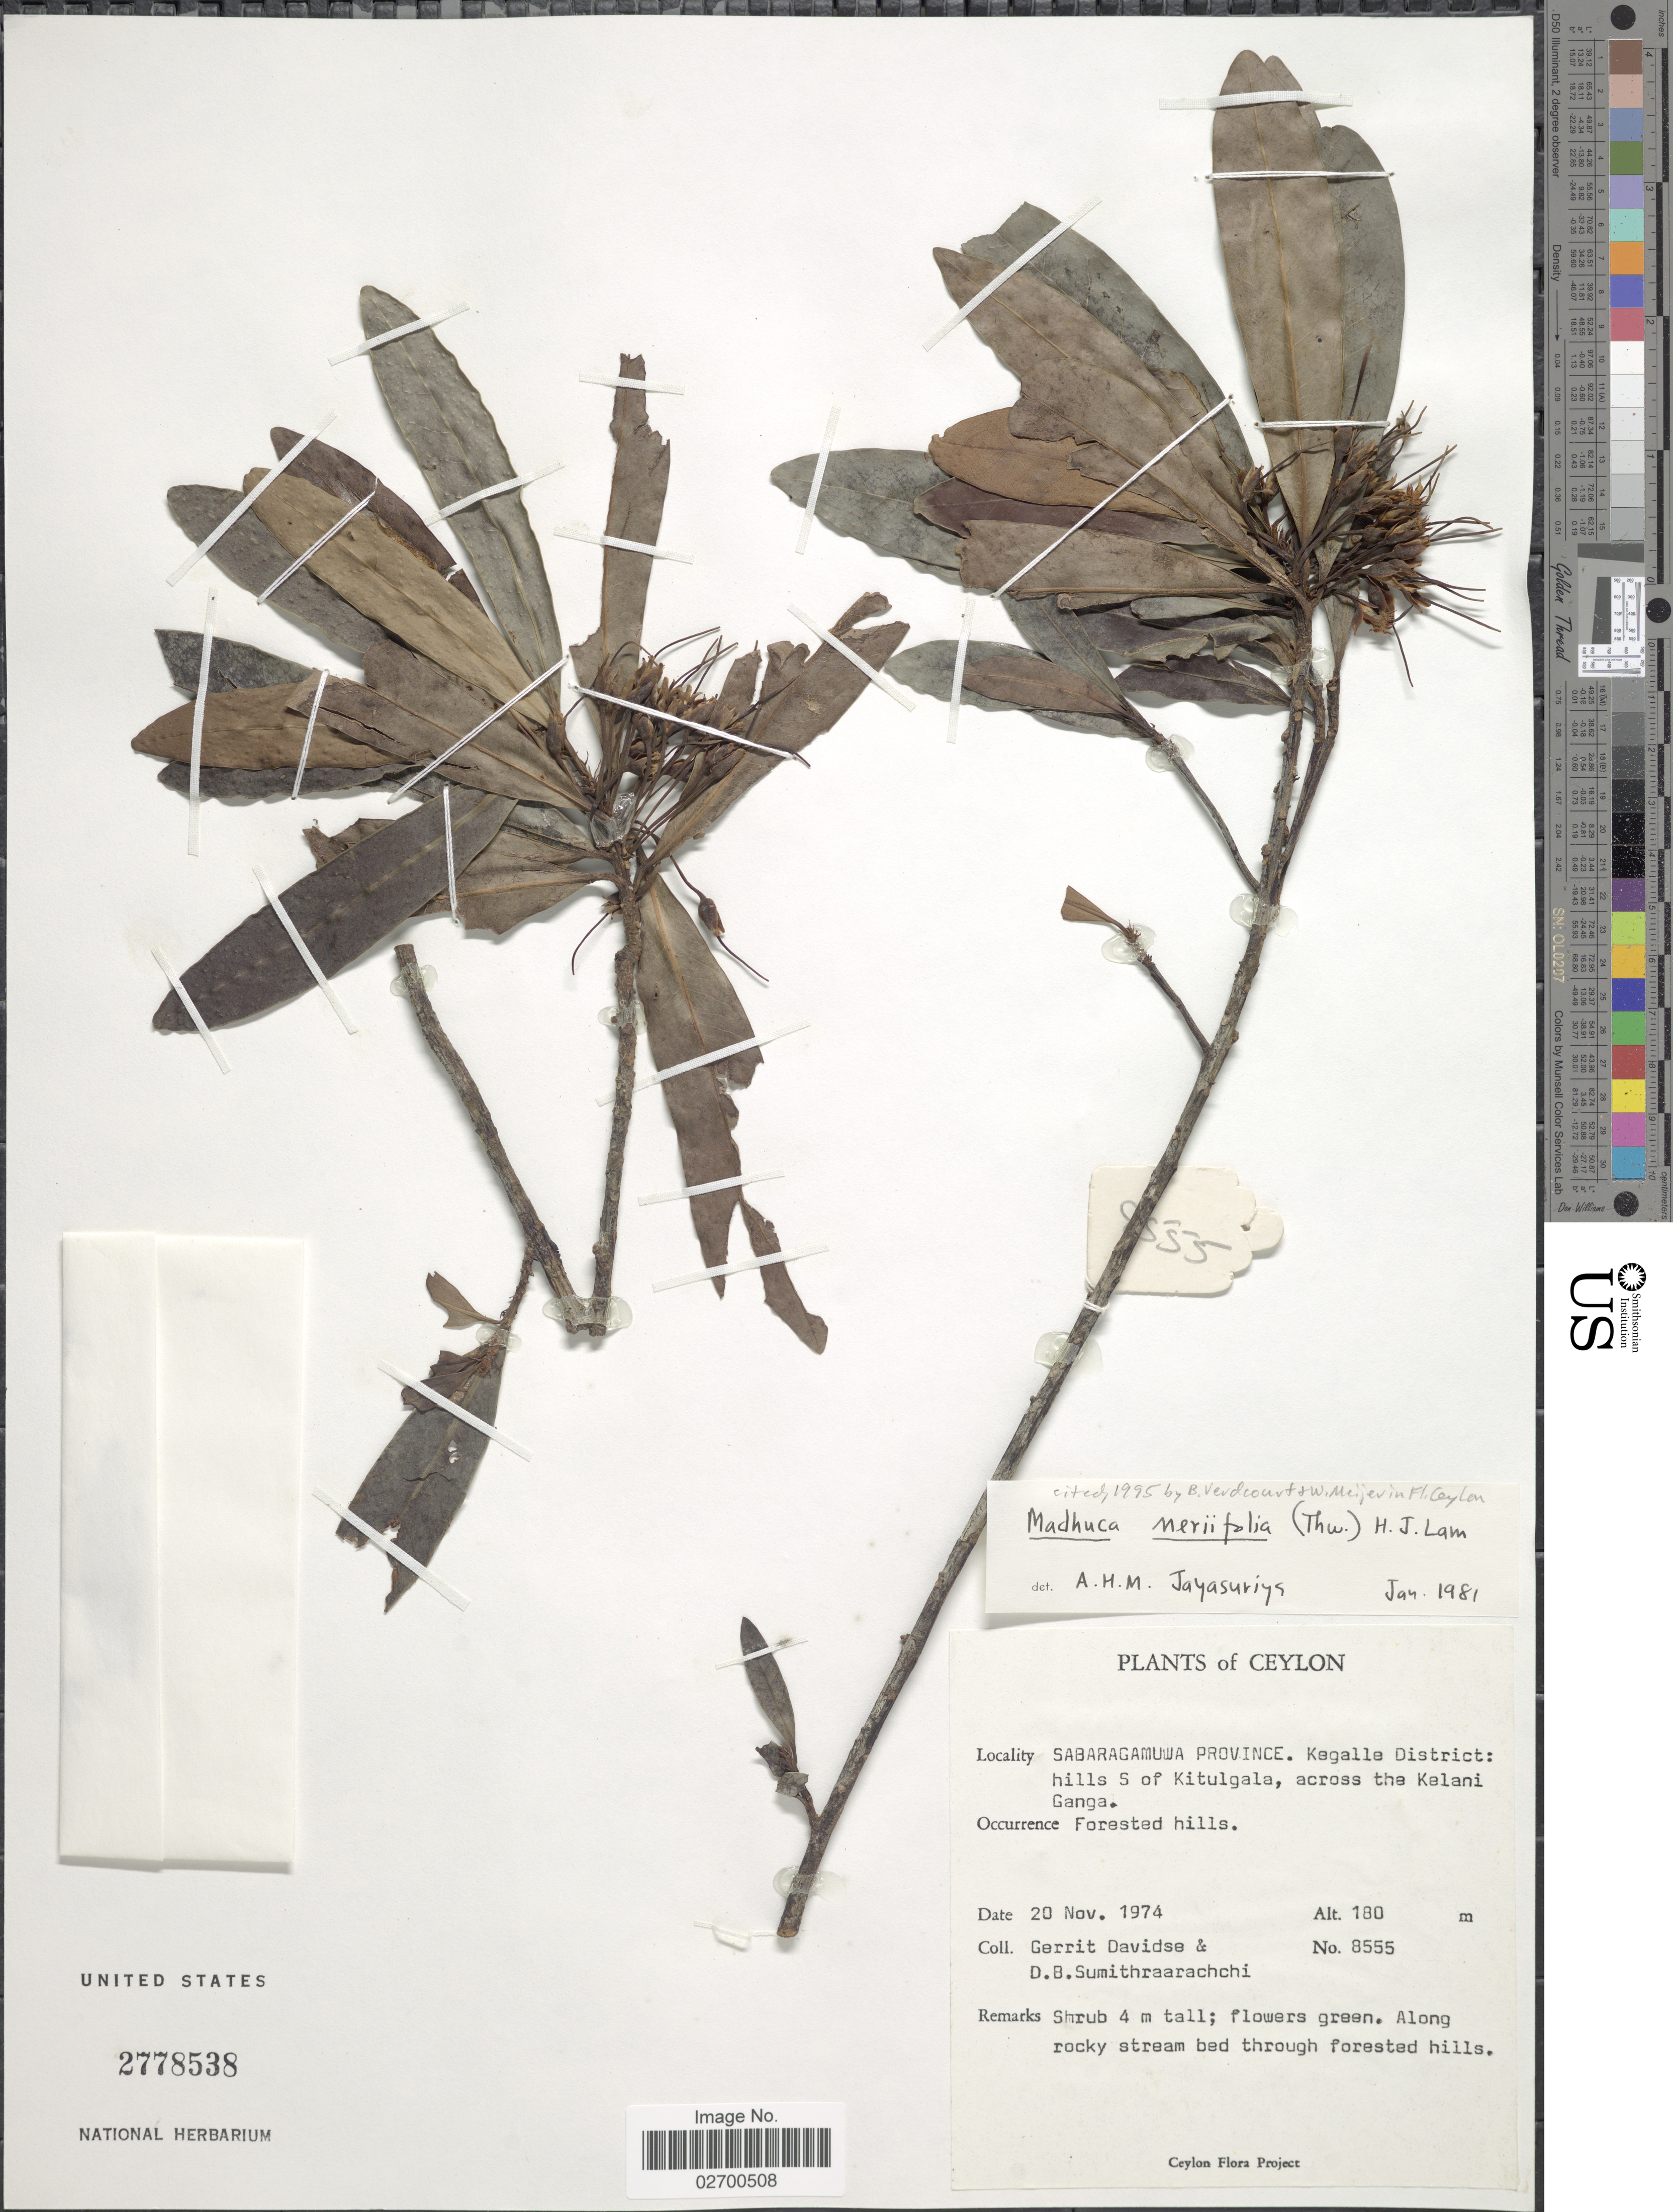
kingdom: Plantae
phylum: Tracheophyta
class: Magnoliopsida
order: Ericales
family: Sapotaceae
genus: Madhuca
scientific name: Madhuca neriifolia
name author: (K.H. Moon) H.J. Lam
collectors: G. Davidse & D. B. Sumithraarachchi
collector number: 8555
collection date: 1974-11-20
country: Sri Lanka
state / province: Sabaragamuwa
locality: Kegalle District: hills S of Kitulgala, across the Kelani Ganga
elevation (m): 180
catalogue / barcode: US 2778538